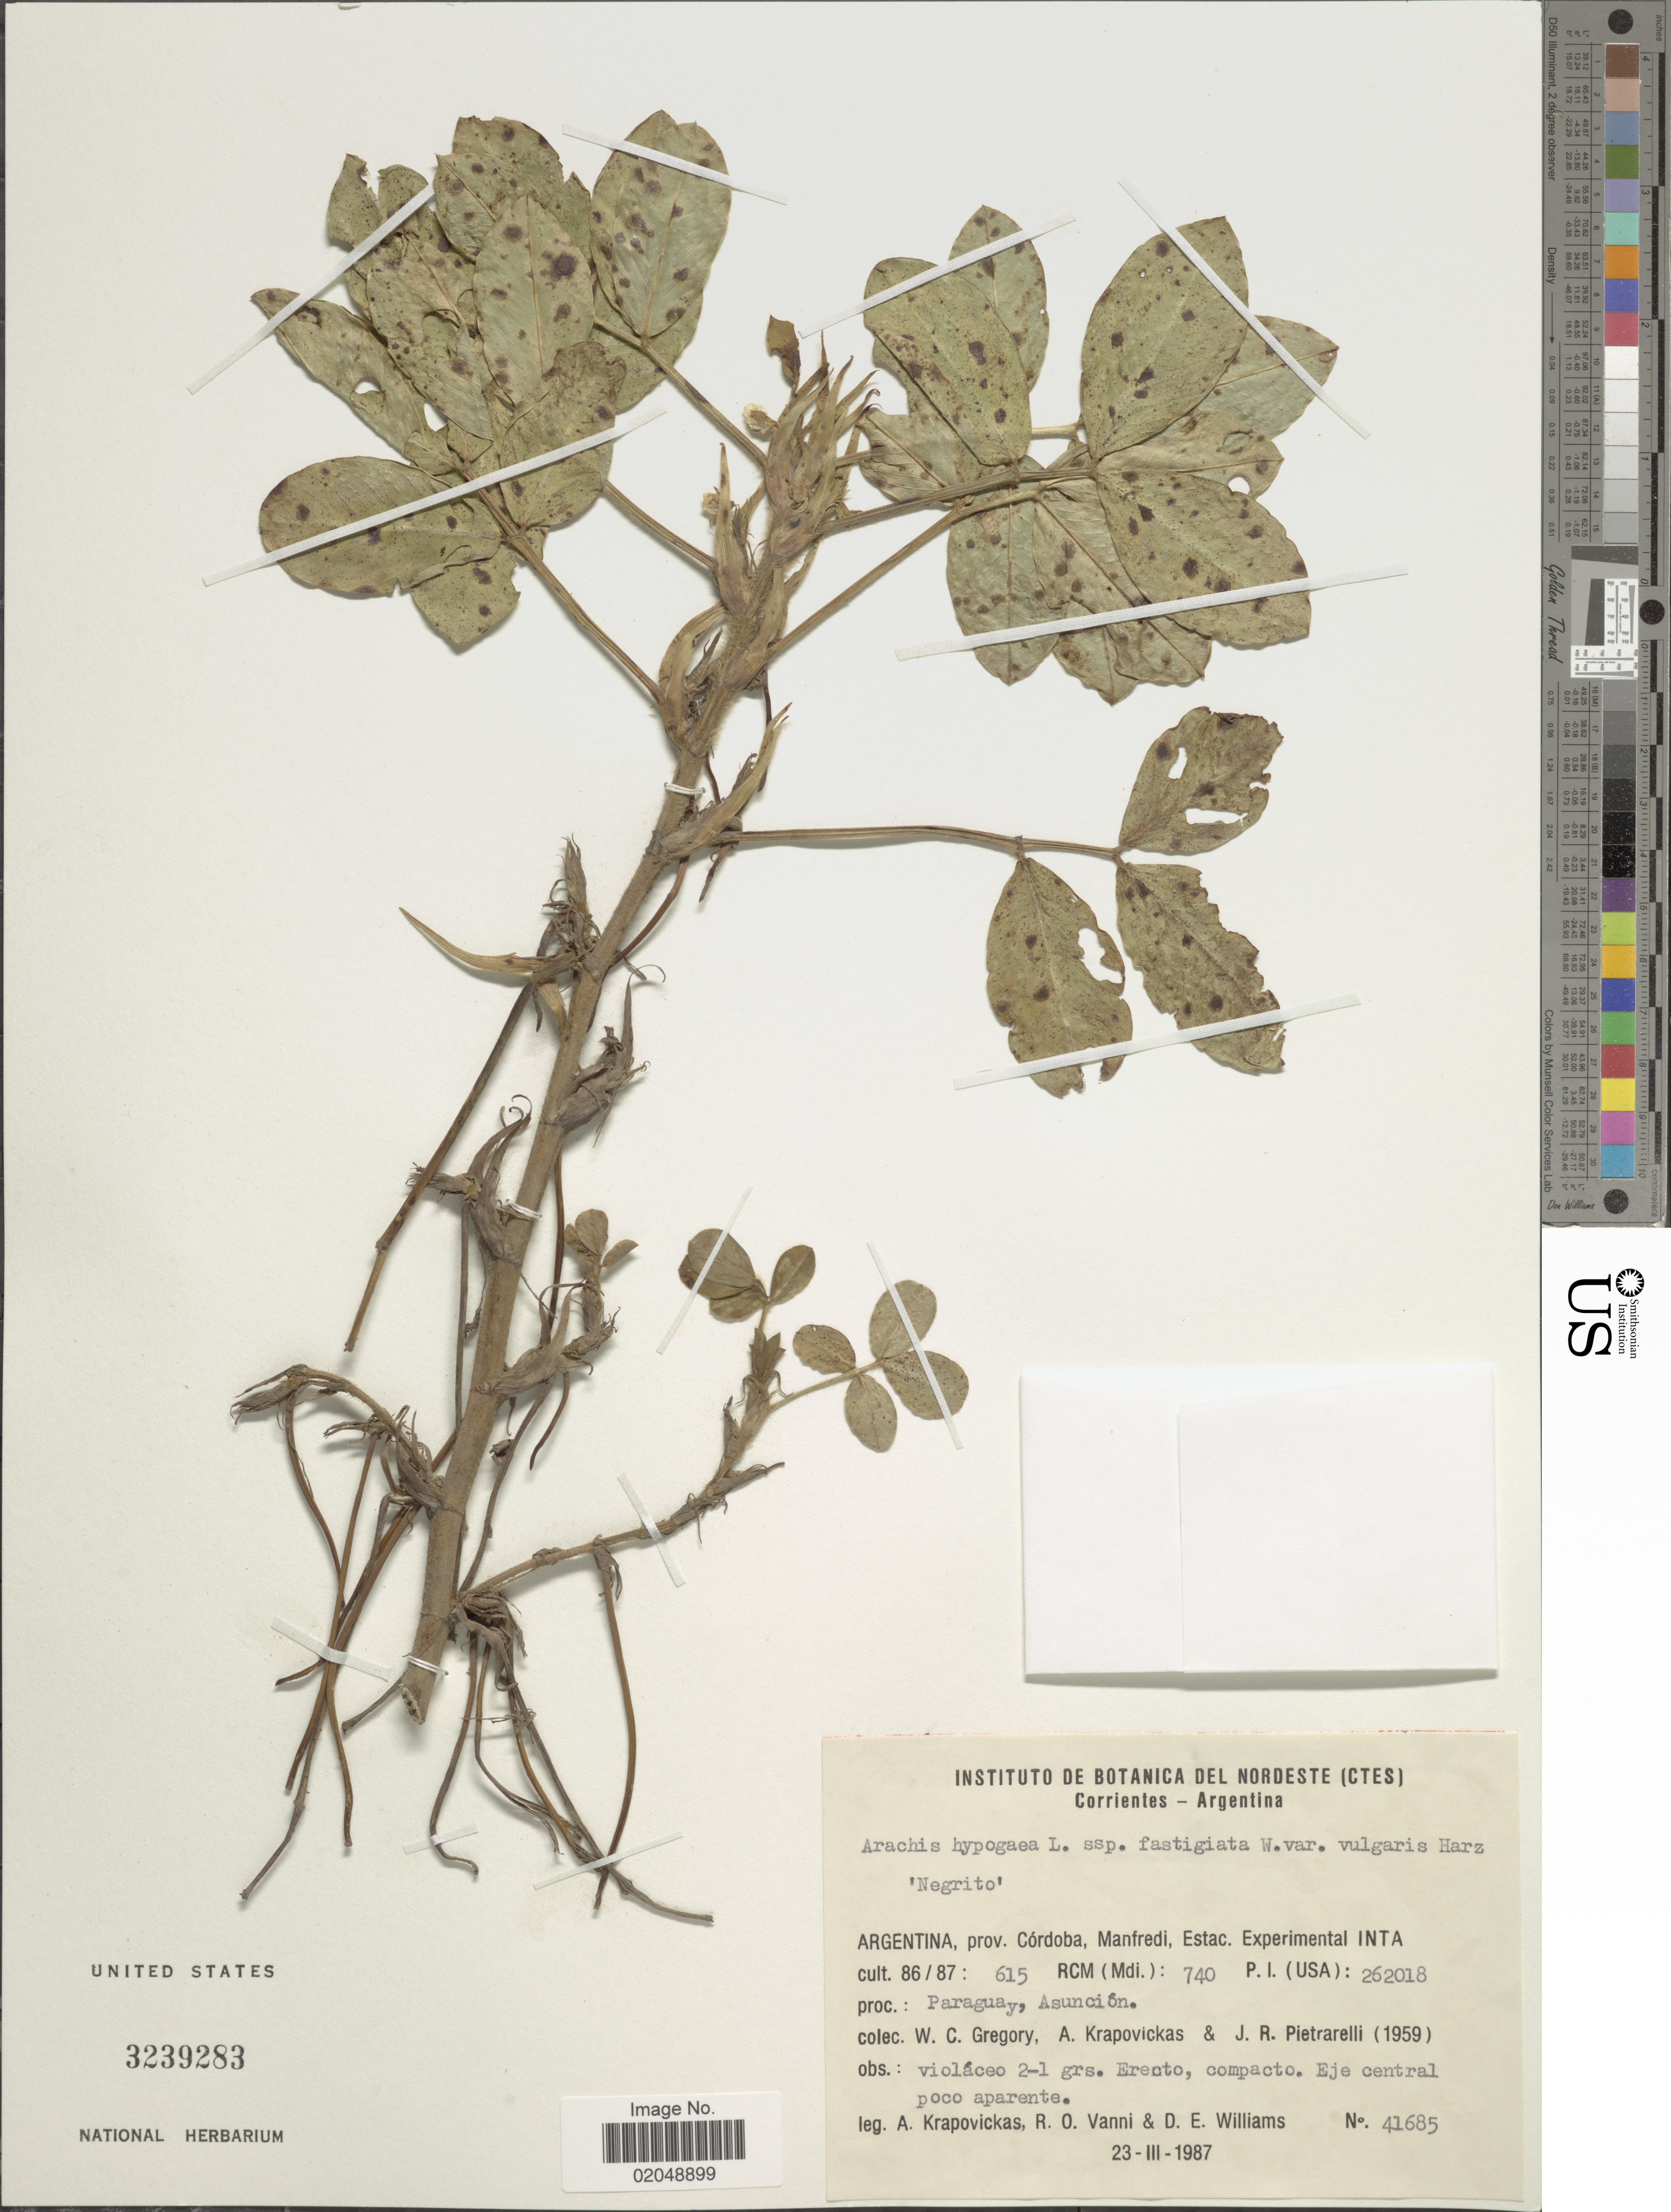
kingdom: Plantae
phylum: Tracheophyta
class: Magnoliopsida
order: Fabales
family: Fabaceae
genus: Arachis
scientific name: Arachis hypogaea var. fastigiata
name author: Krapov.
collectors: A. Krapovickas, R. O. Vanni & D. E. Williams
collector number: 41685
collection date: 1987-03-23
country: Argentina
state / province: Cordoba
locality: Manfredi, Estac. Experimental INTA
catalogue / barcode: US 3239283